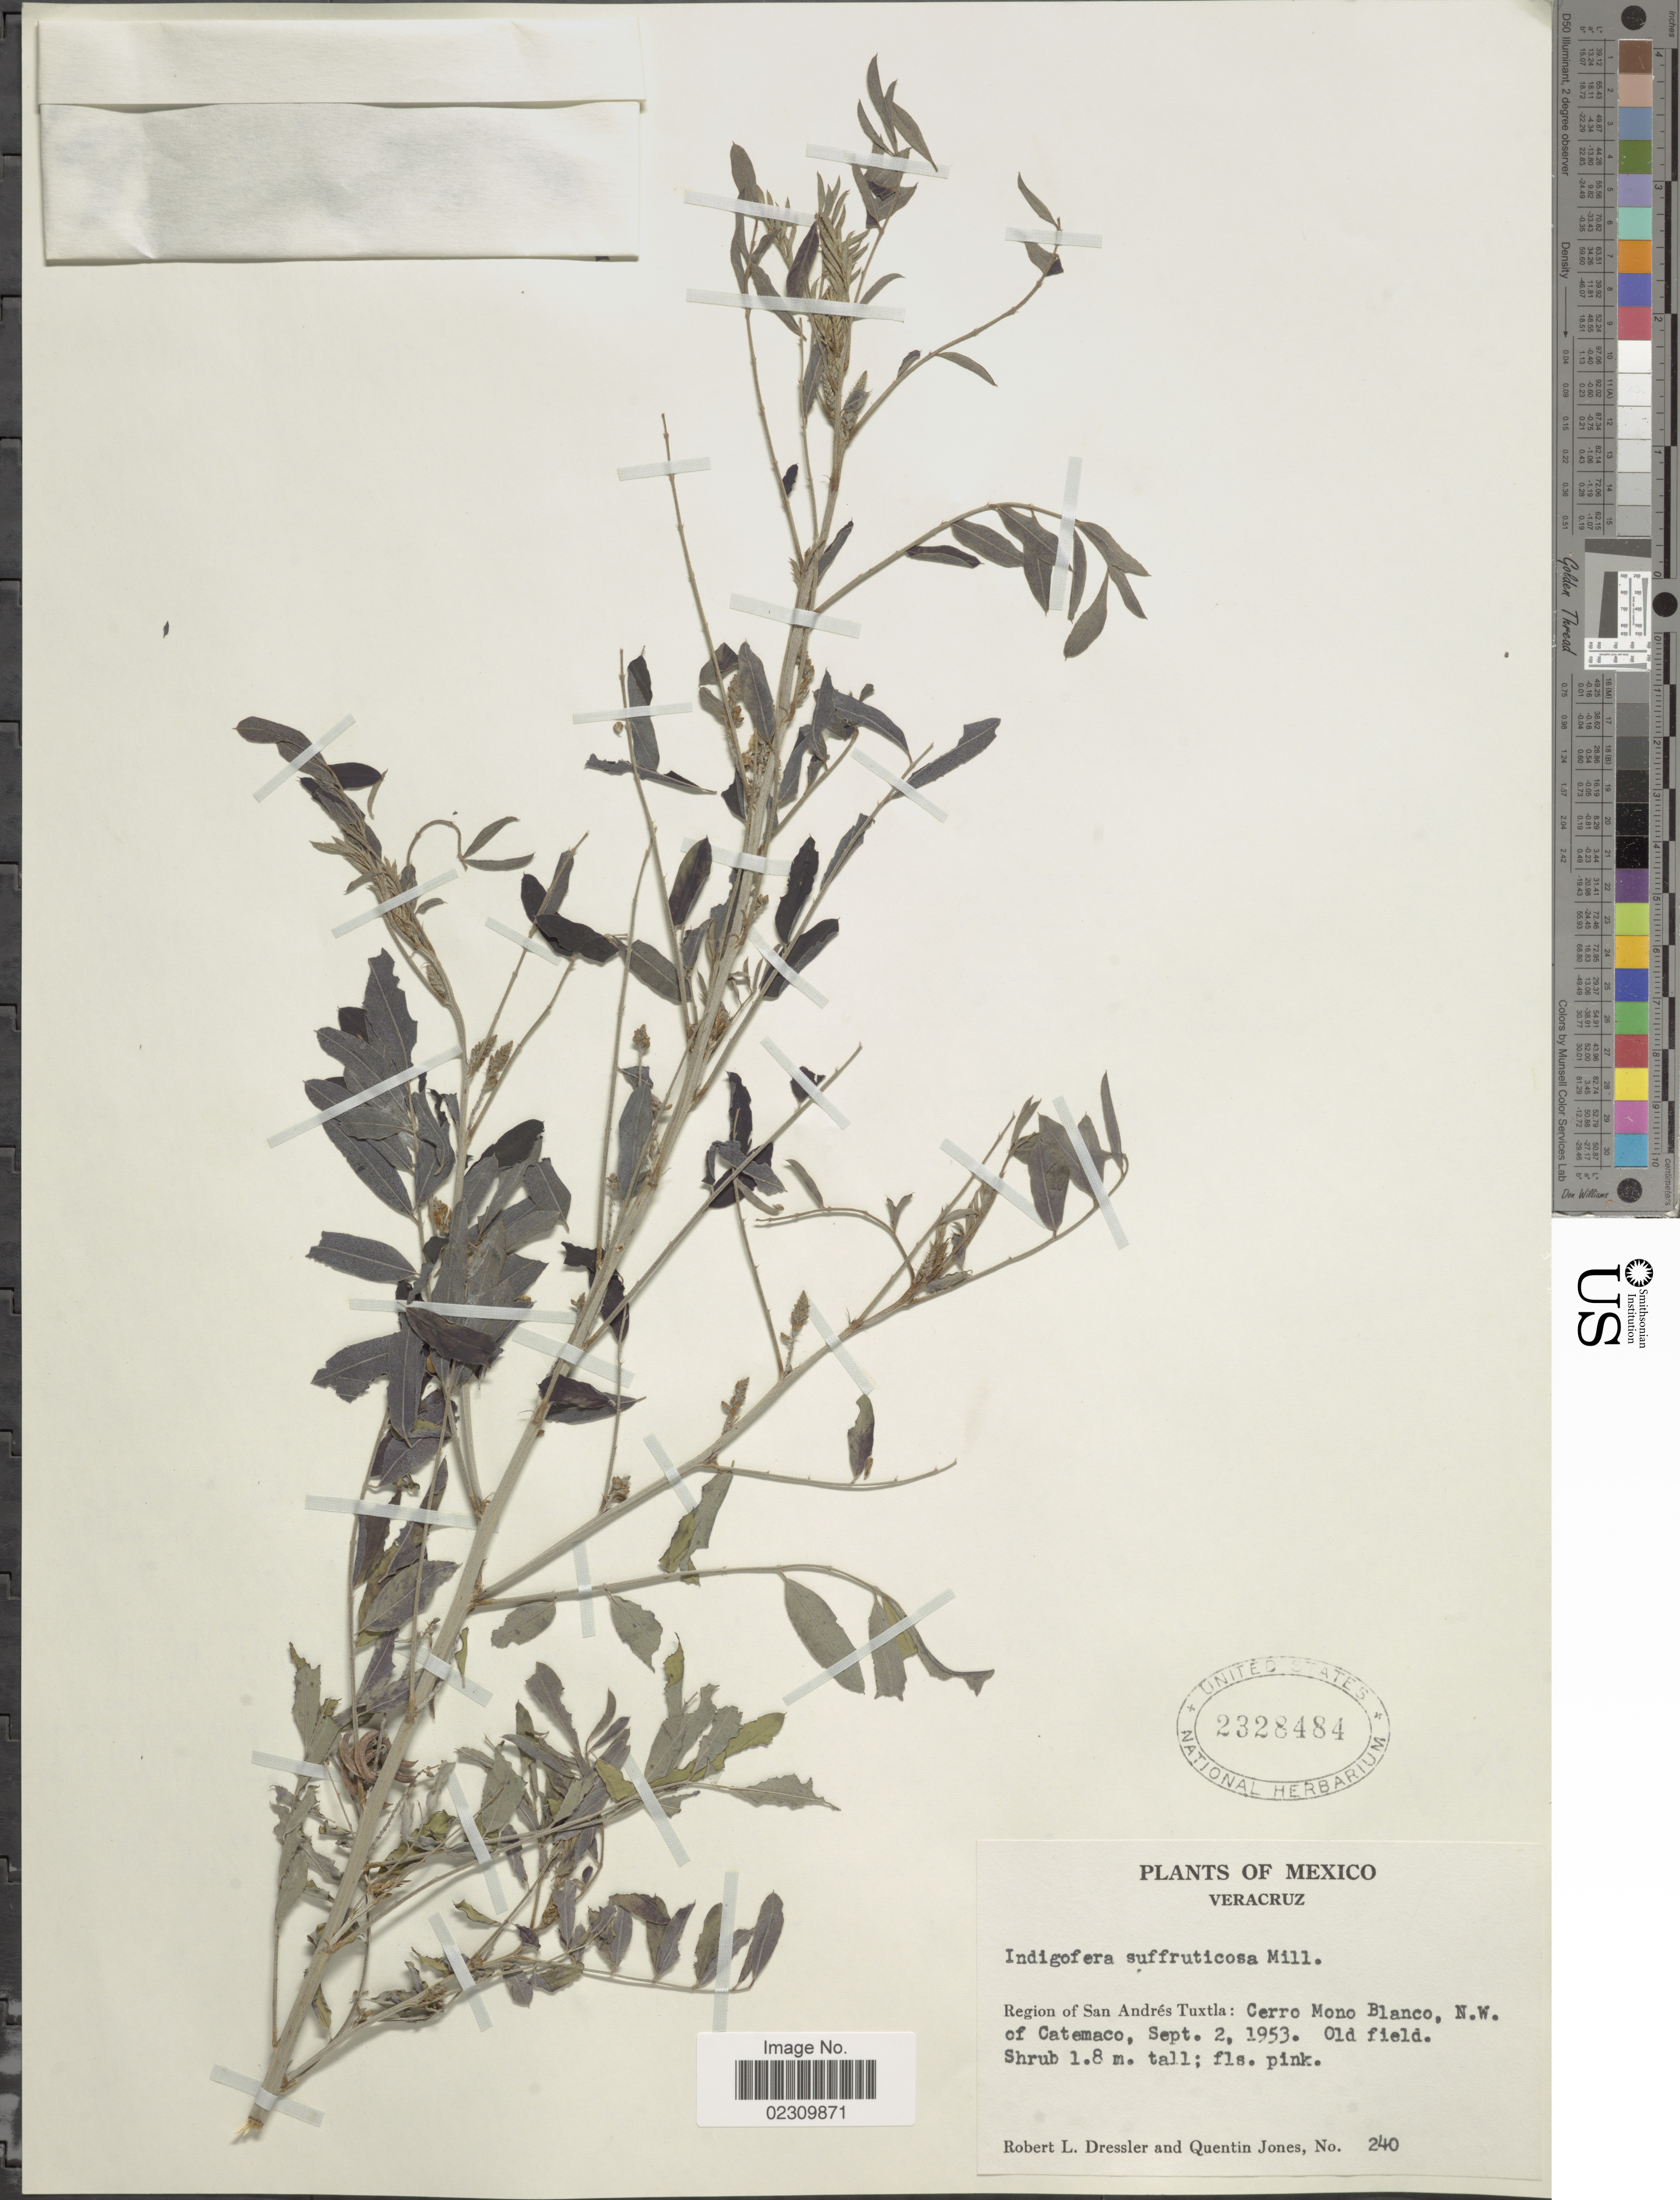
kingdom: Plantae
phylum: Tracheophyta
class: Magnoliopsida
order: Fabales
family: Fabaceae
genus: Indigofera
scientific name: Indigofera suffruticosa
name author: Mill.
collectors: R. Dressler & Q. Jones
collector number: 240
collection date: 1953-09-02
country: Mexico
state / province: Veracruz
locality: Region of San Andres Tuxla: Cerro Mono Blanco, N.W. of Catemaco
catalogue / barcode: US 2328484